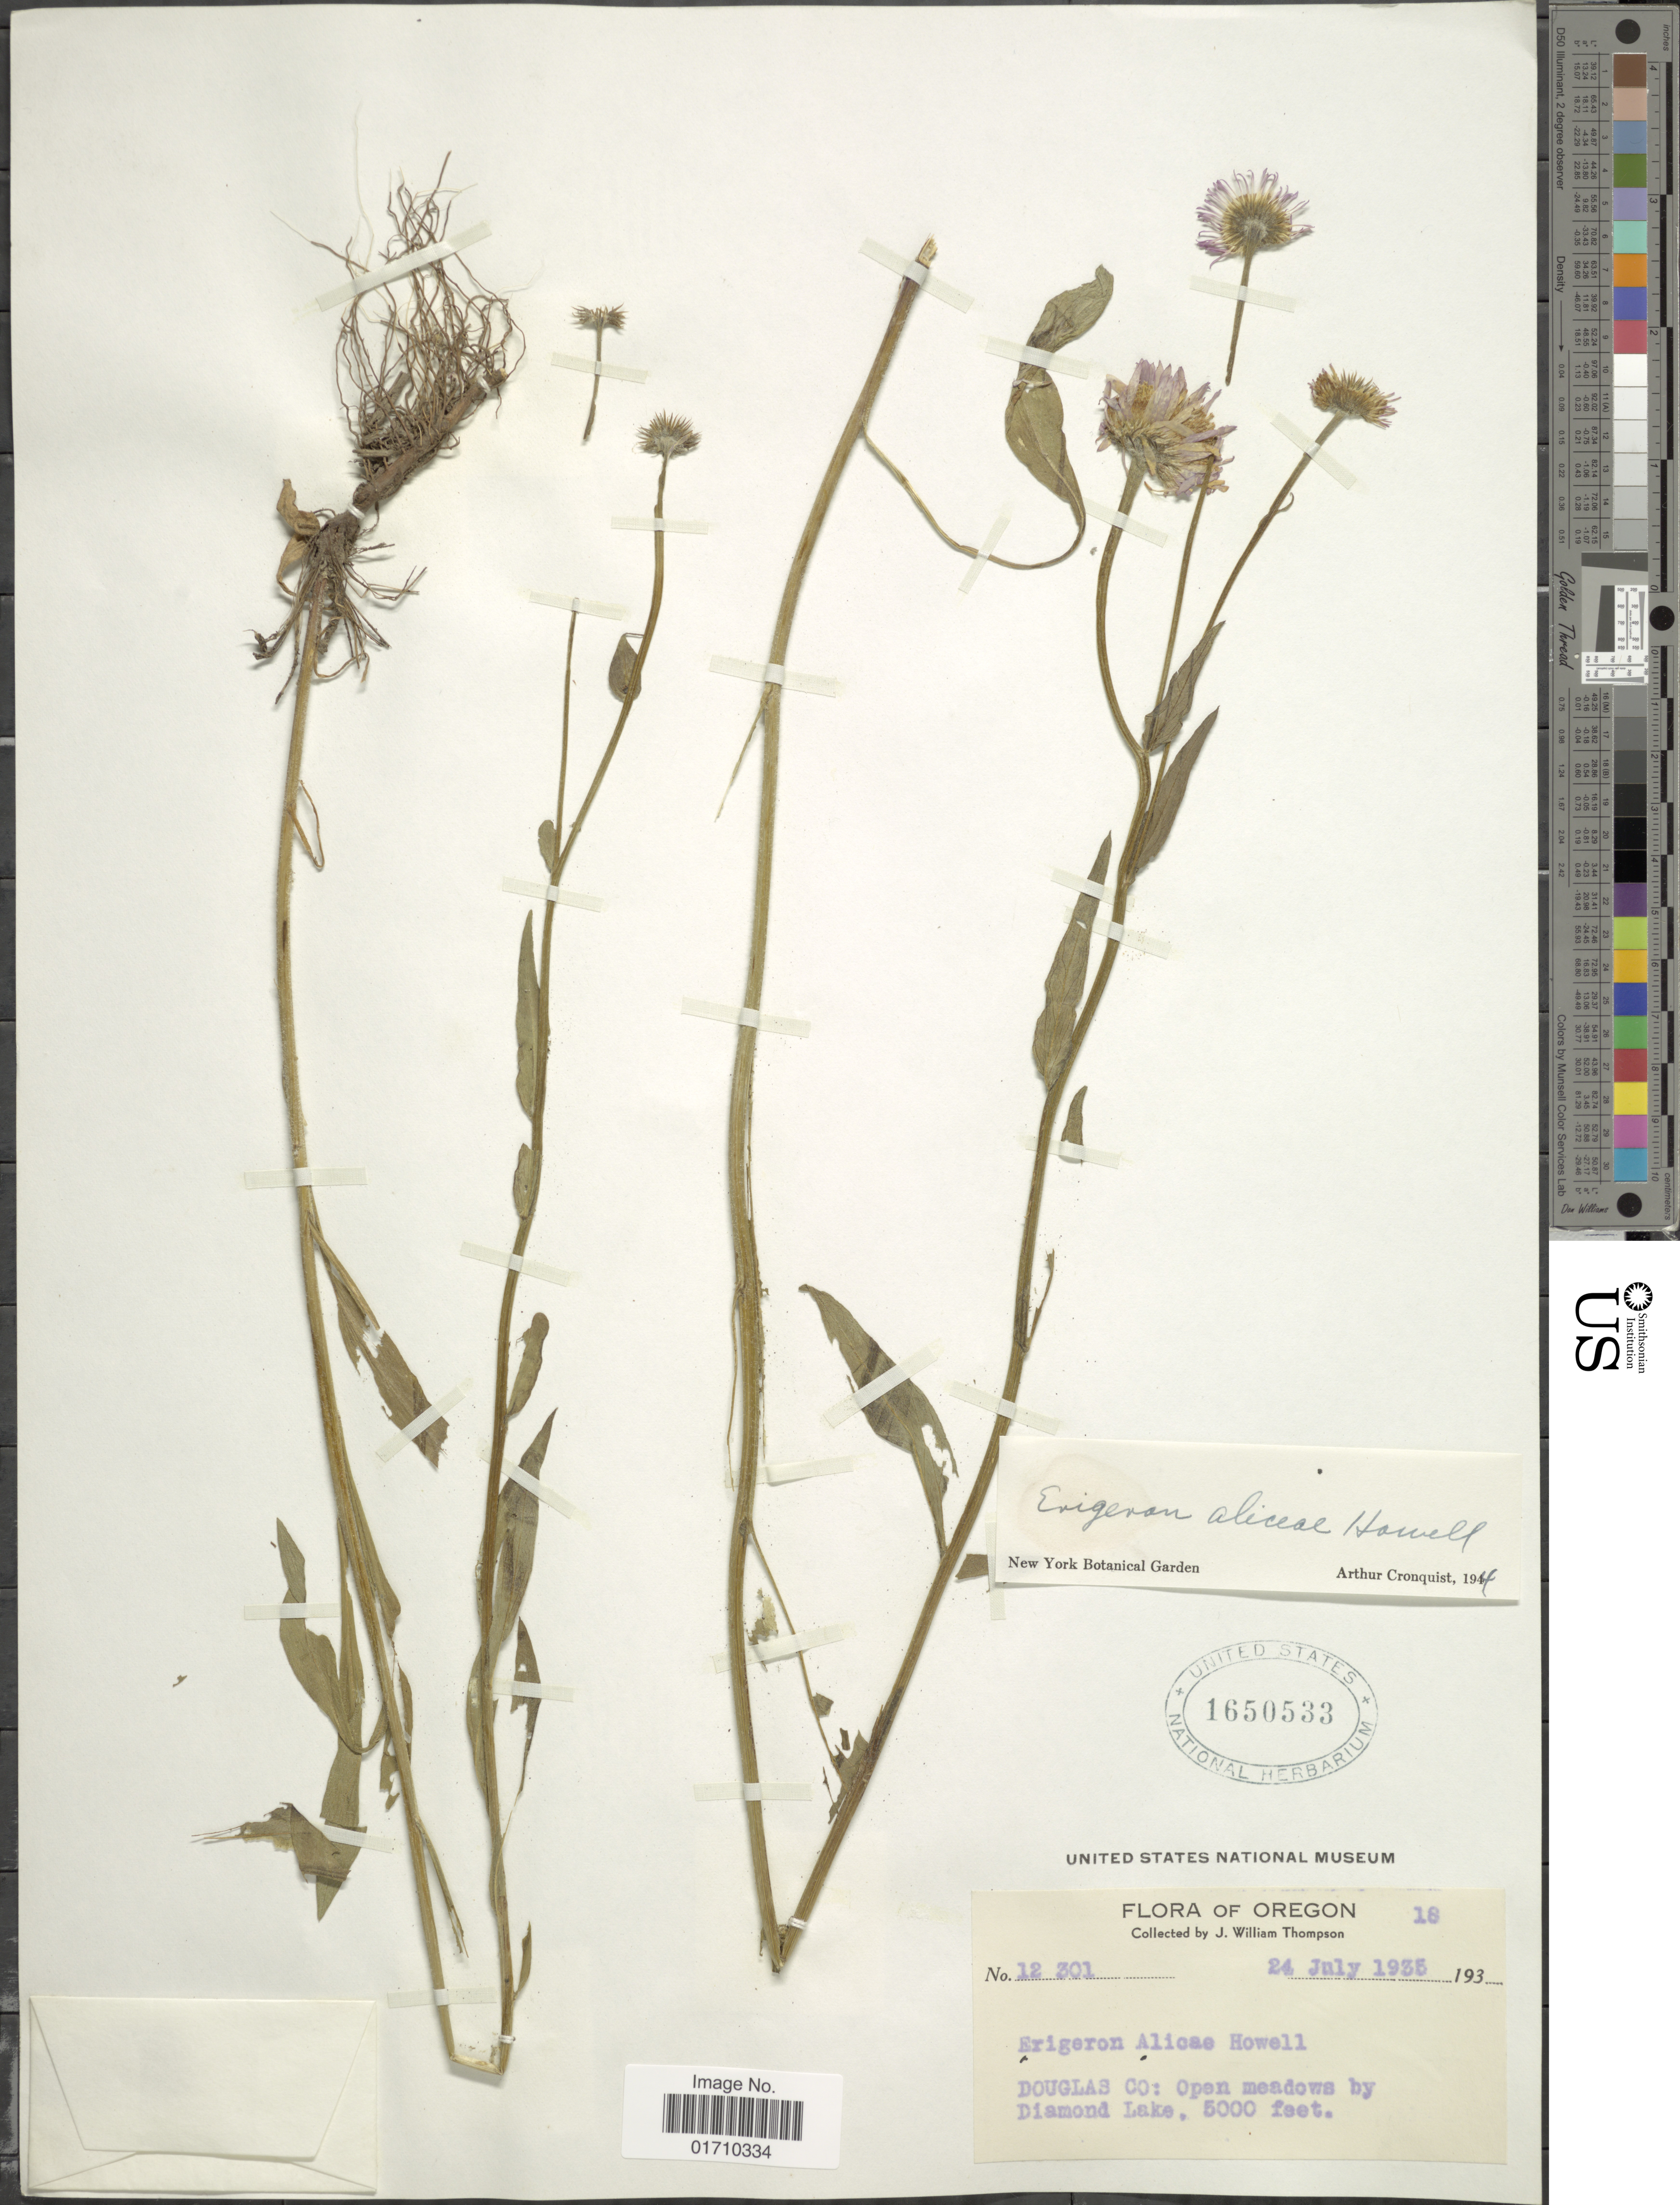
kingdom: Plantae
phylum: Tracheophyta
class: Magnoliopsida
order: Asterales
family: Asteraceae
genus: Erigeron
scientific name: Erigeron aliceae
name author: Howell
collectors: J. W. Thompson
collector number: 12301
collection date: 1935-07-24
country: United States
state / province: Oregon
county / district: Douglas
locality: Douglas Co: Open meadows by Dismond Lake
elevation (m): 1524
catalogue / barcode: US 1650533